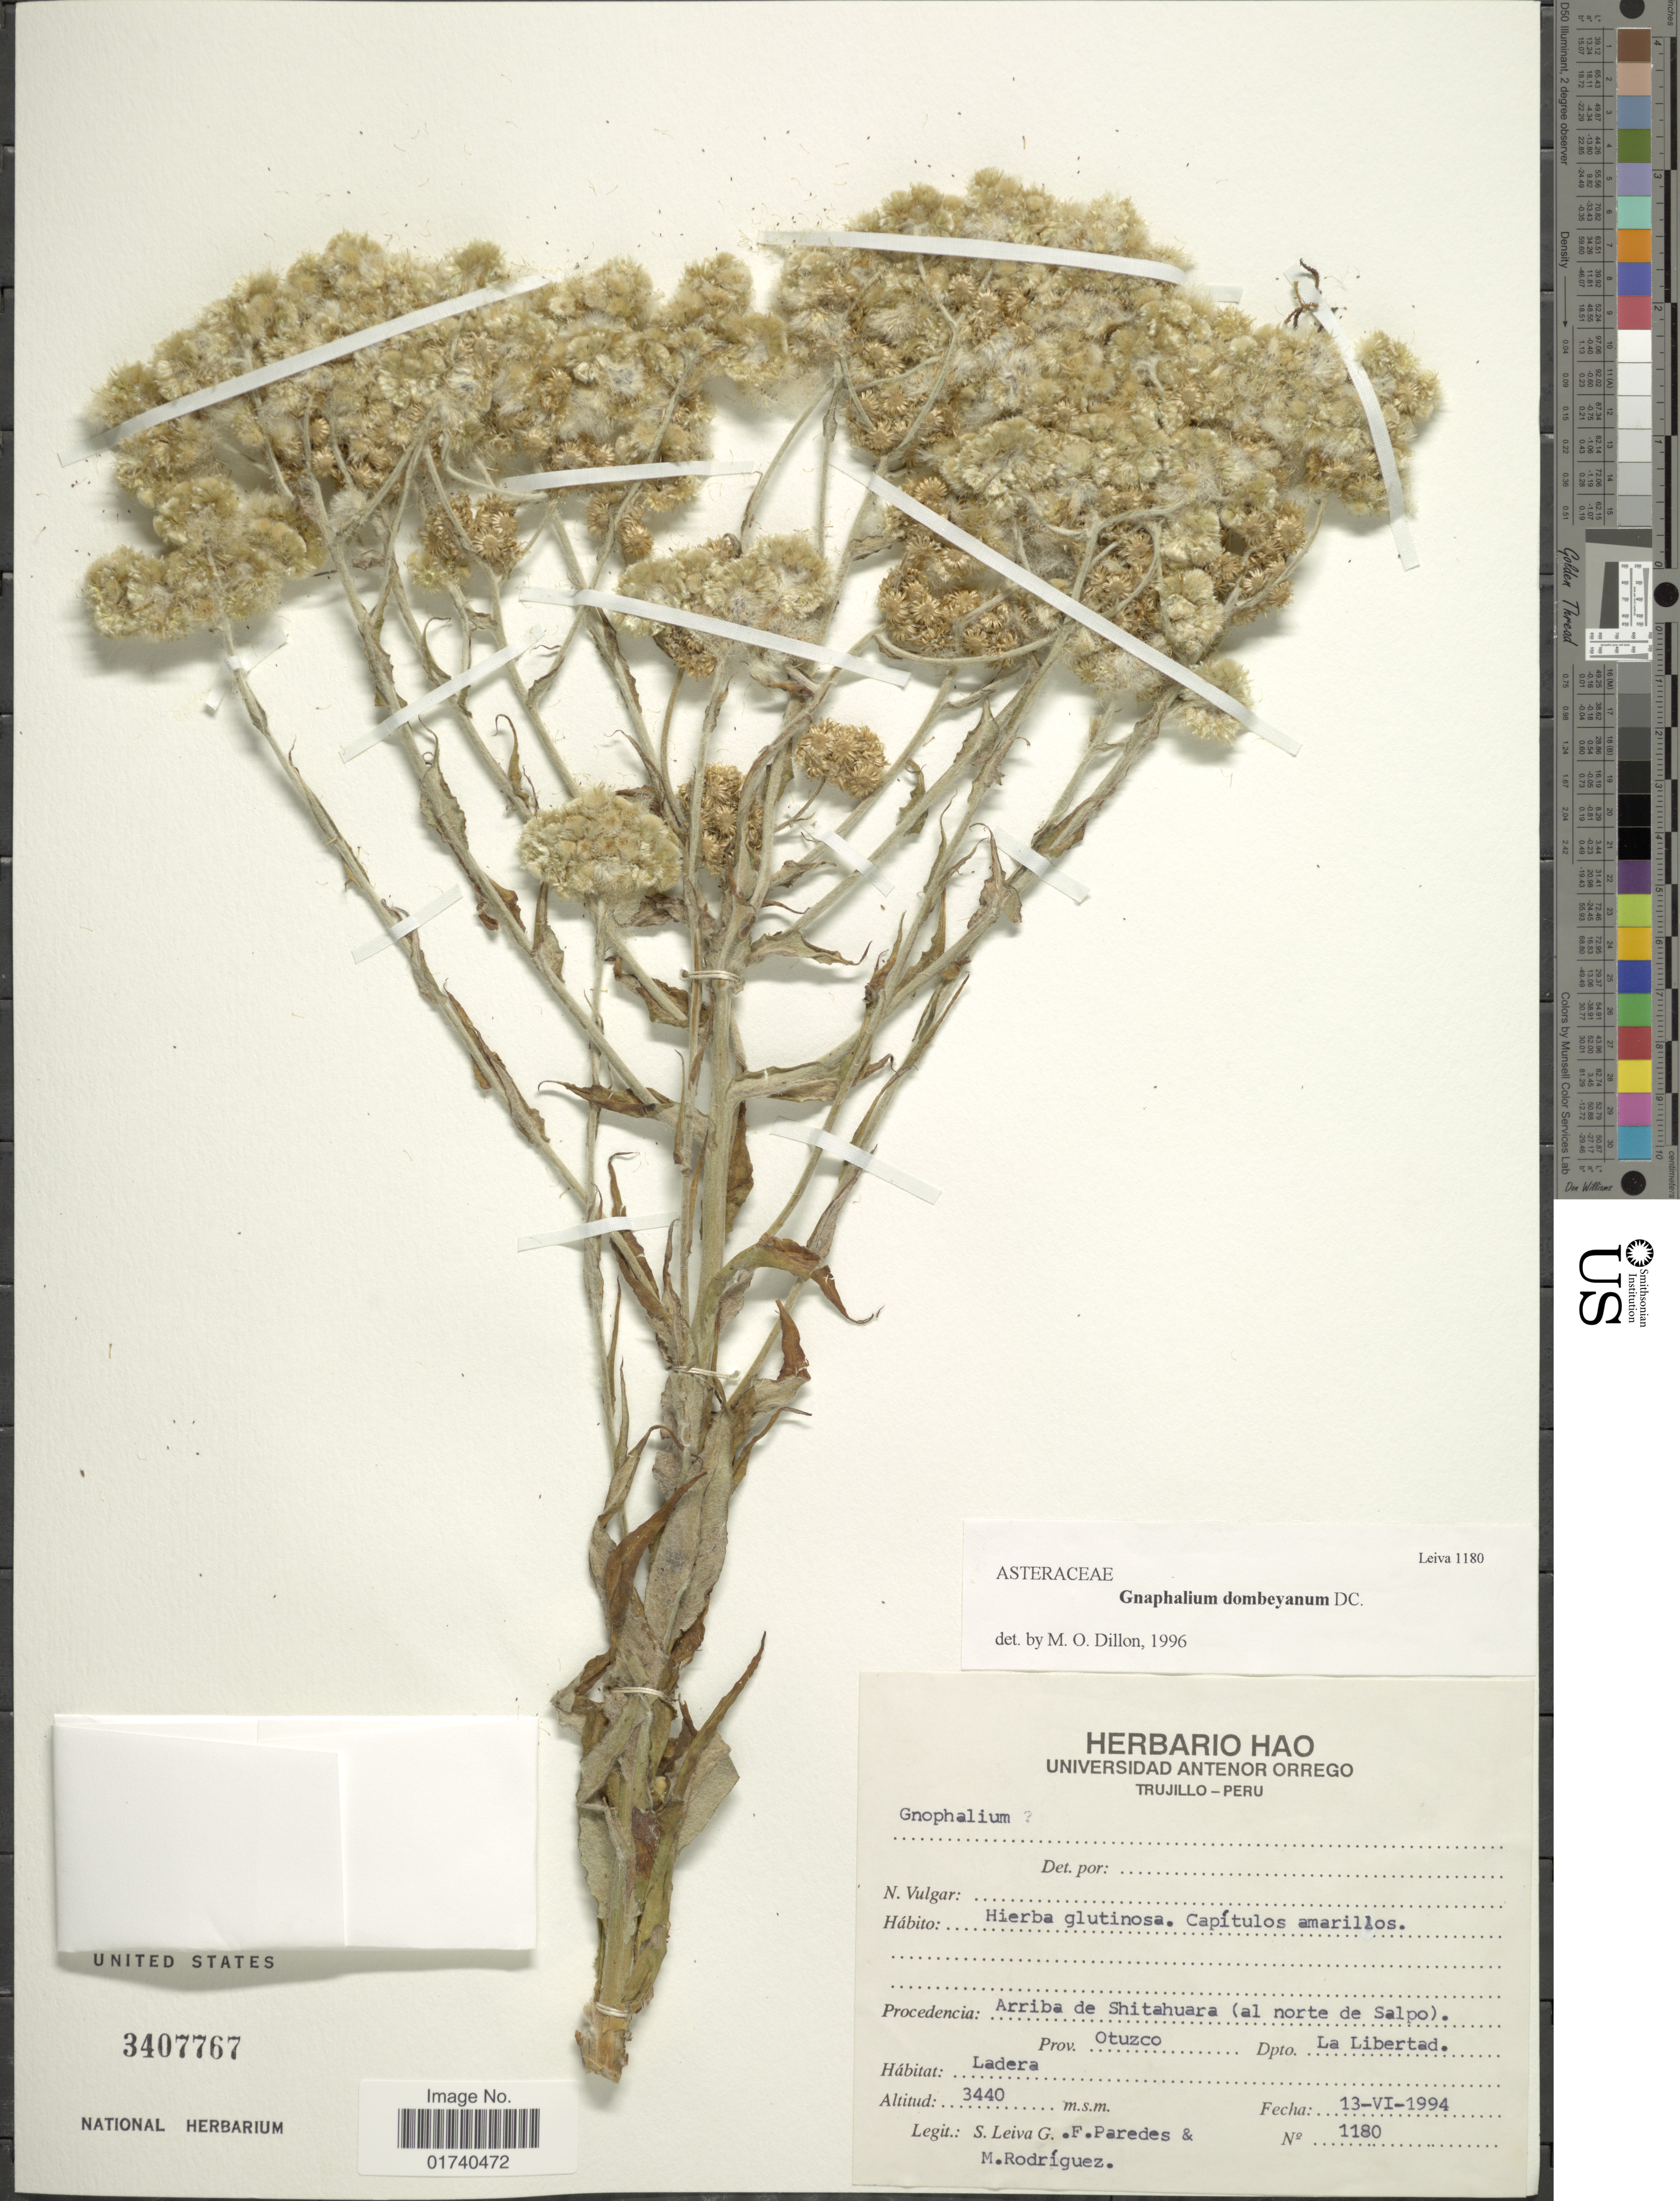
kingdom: Plantae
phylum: Tracheophyta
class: Magnoliopsida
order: Asterales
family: Asteraceae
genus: Pseudognaphalium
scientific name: Pseudognaphalium dombeyanum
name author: (DC.) Anderb.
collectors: S. Leiva G., F. Paredes & M. Rodríguez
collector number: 1180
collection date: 1994-06-13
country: Peru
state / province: La Libertad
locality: Arriba de Shitahuara ( al norte de Salpo ) prov. Otuzco, Dpto La Libertad.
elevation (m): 3440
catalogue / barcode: US 3407767